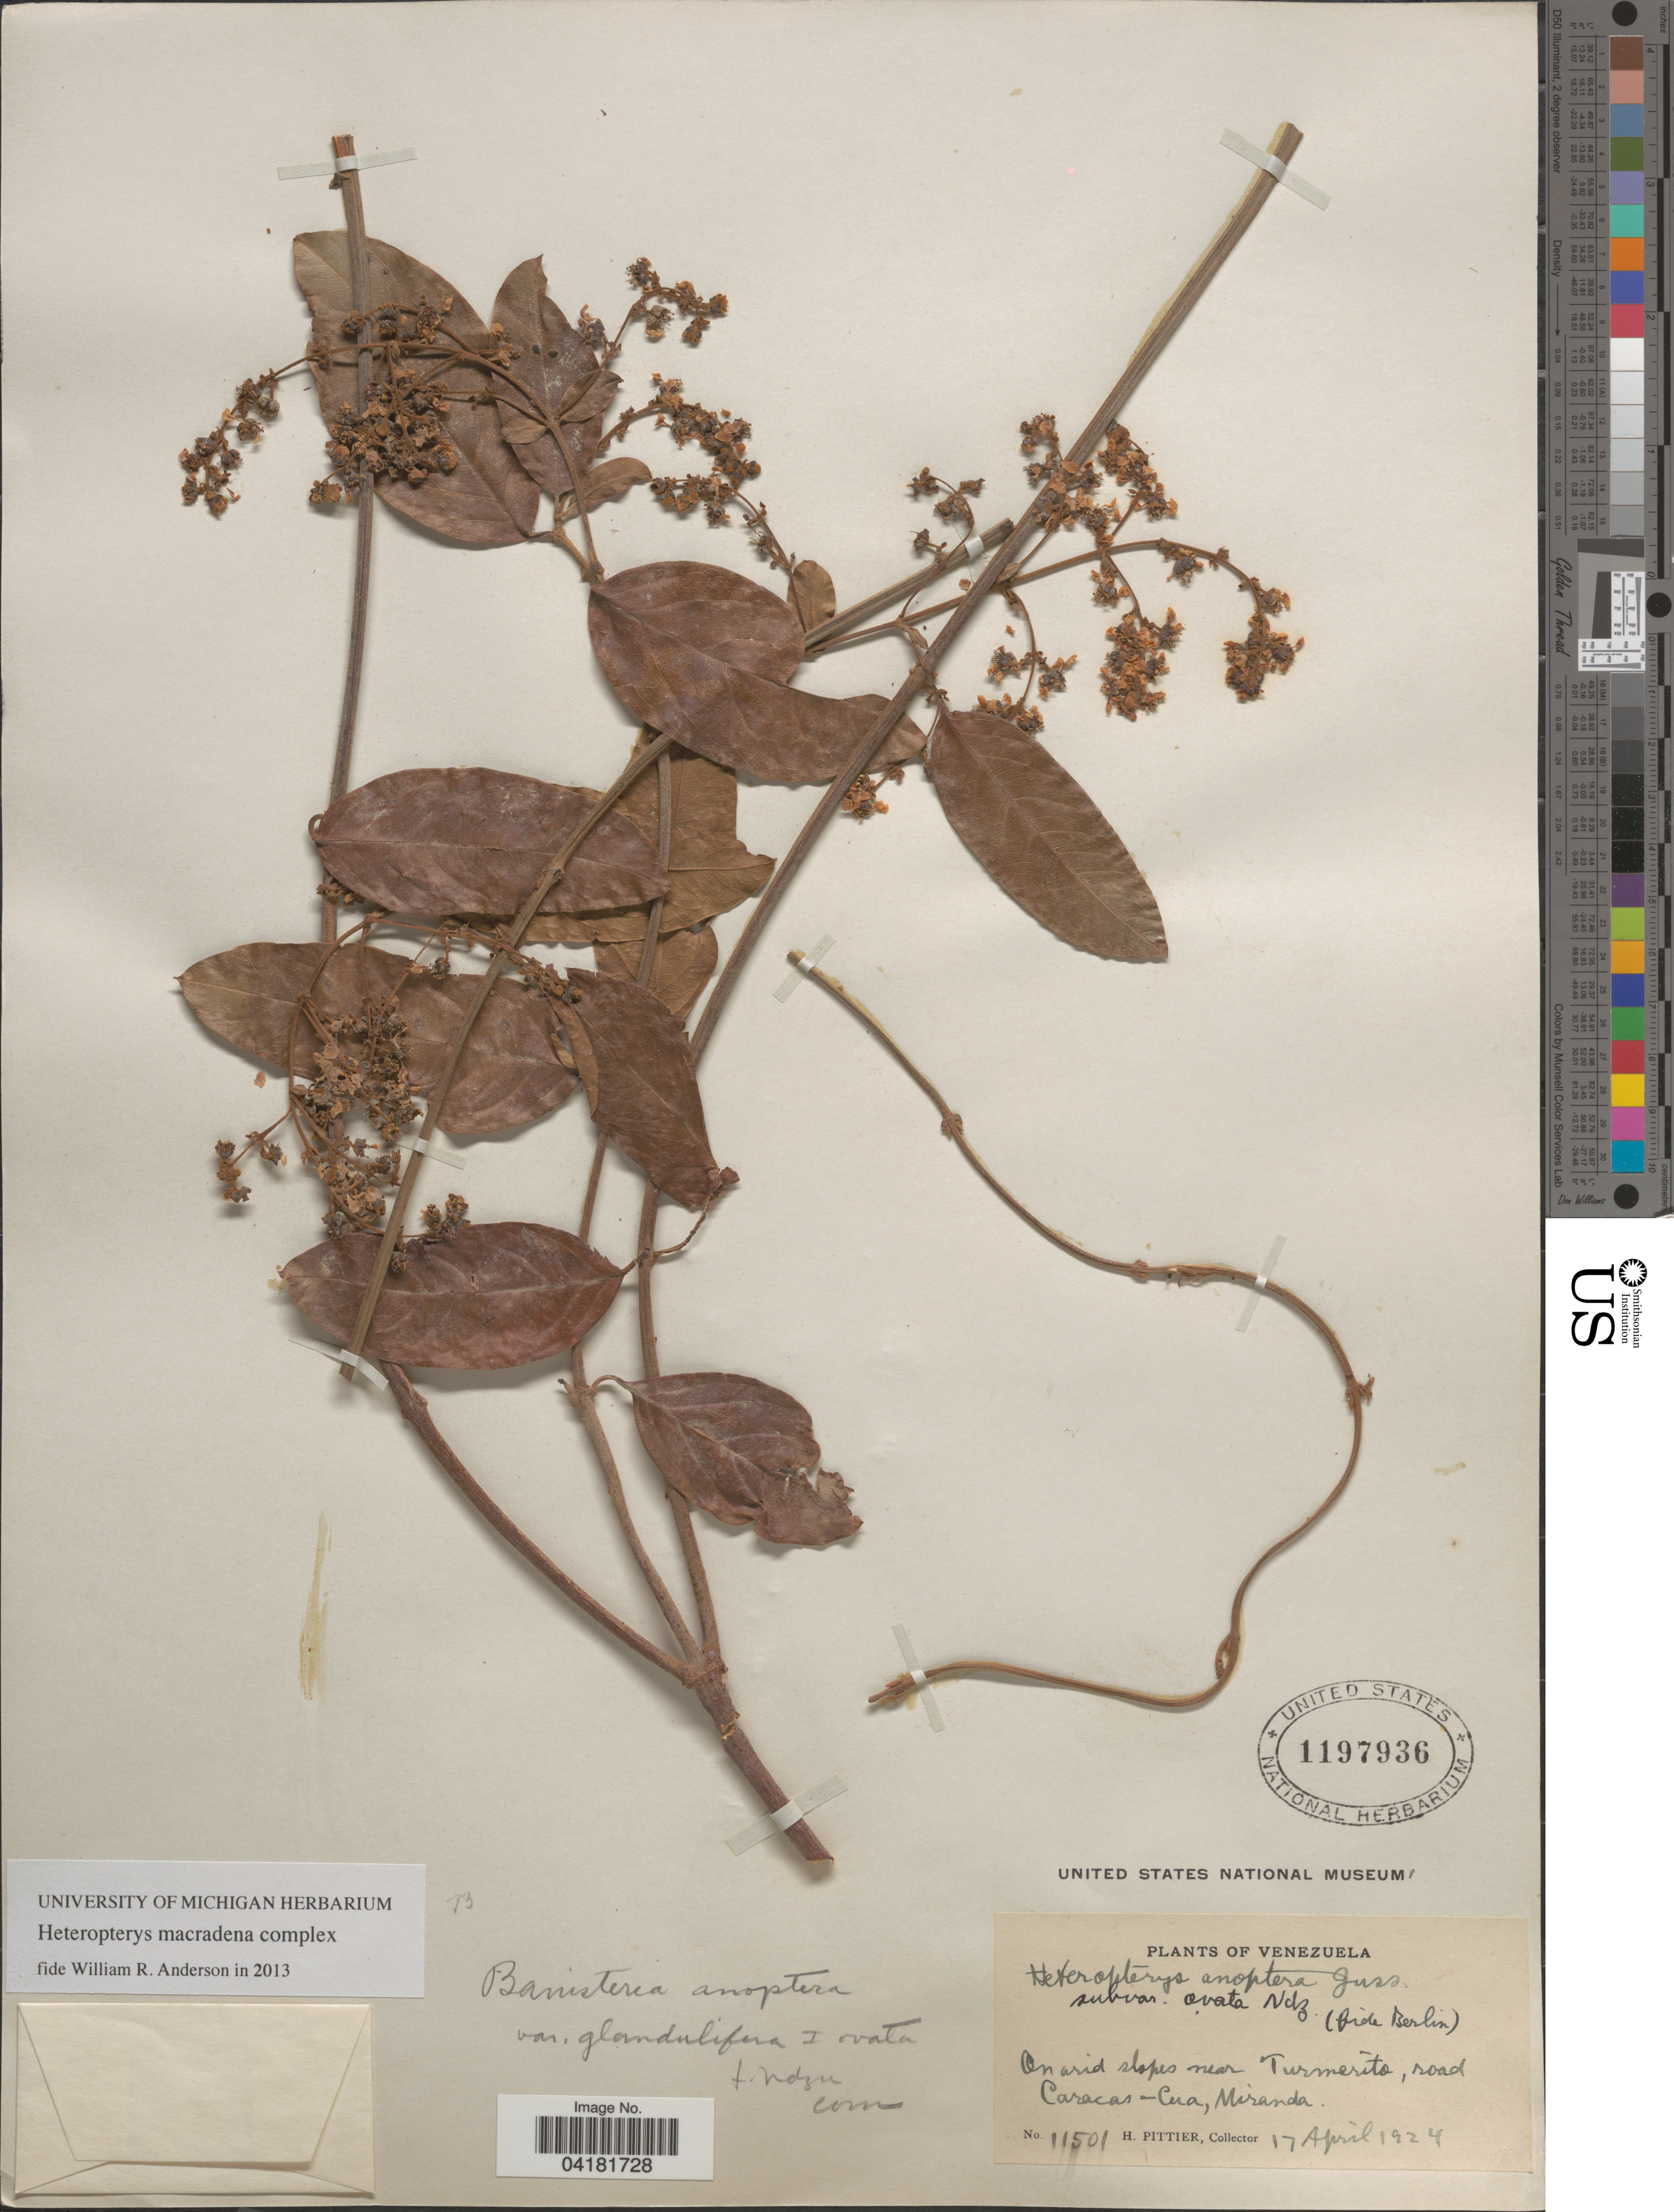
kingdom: Plantae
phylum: Tracheophyta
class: Magnoliopsida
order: Malpighiales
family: Malpighiaceae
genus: Heteropterys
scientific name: Heteropterys macradena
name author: (DC.) W.R. Anderson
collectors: H. F. Pittier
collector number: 11501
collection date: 1924-04-17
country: Venezuela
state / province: Miranda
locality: On arid slopes near Turmerito, road Caracas-Cua.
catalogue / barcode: US 1197936